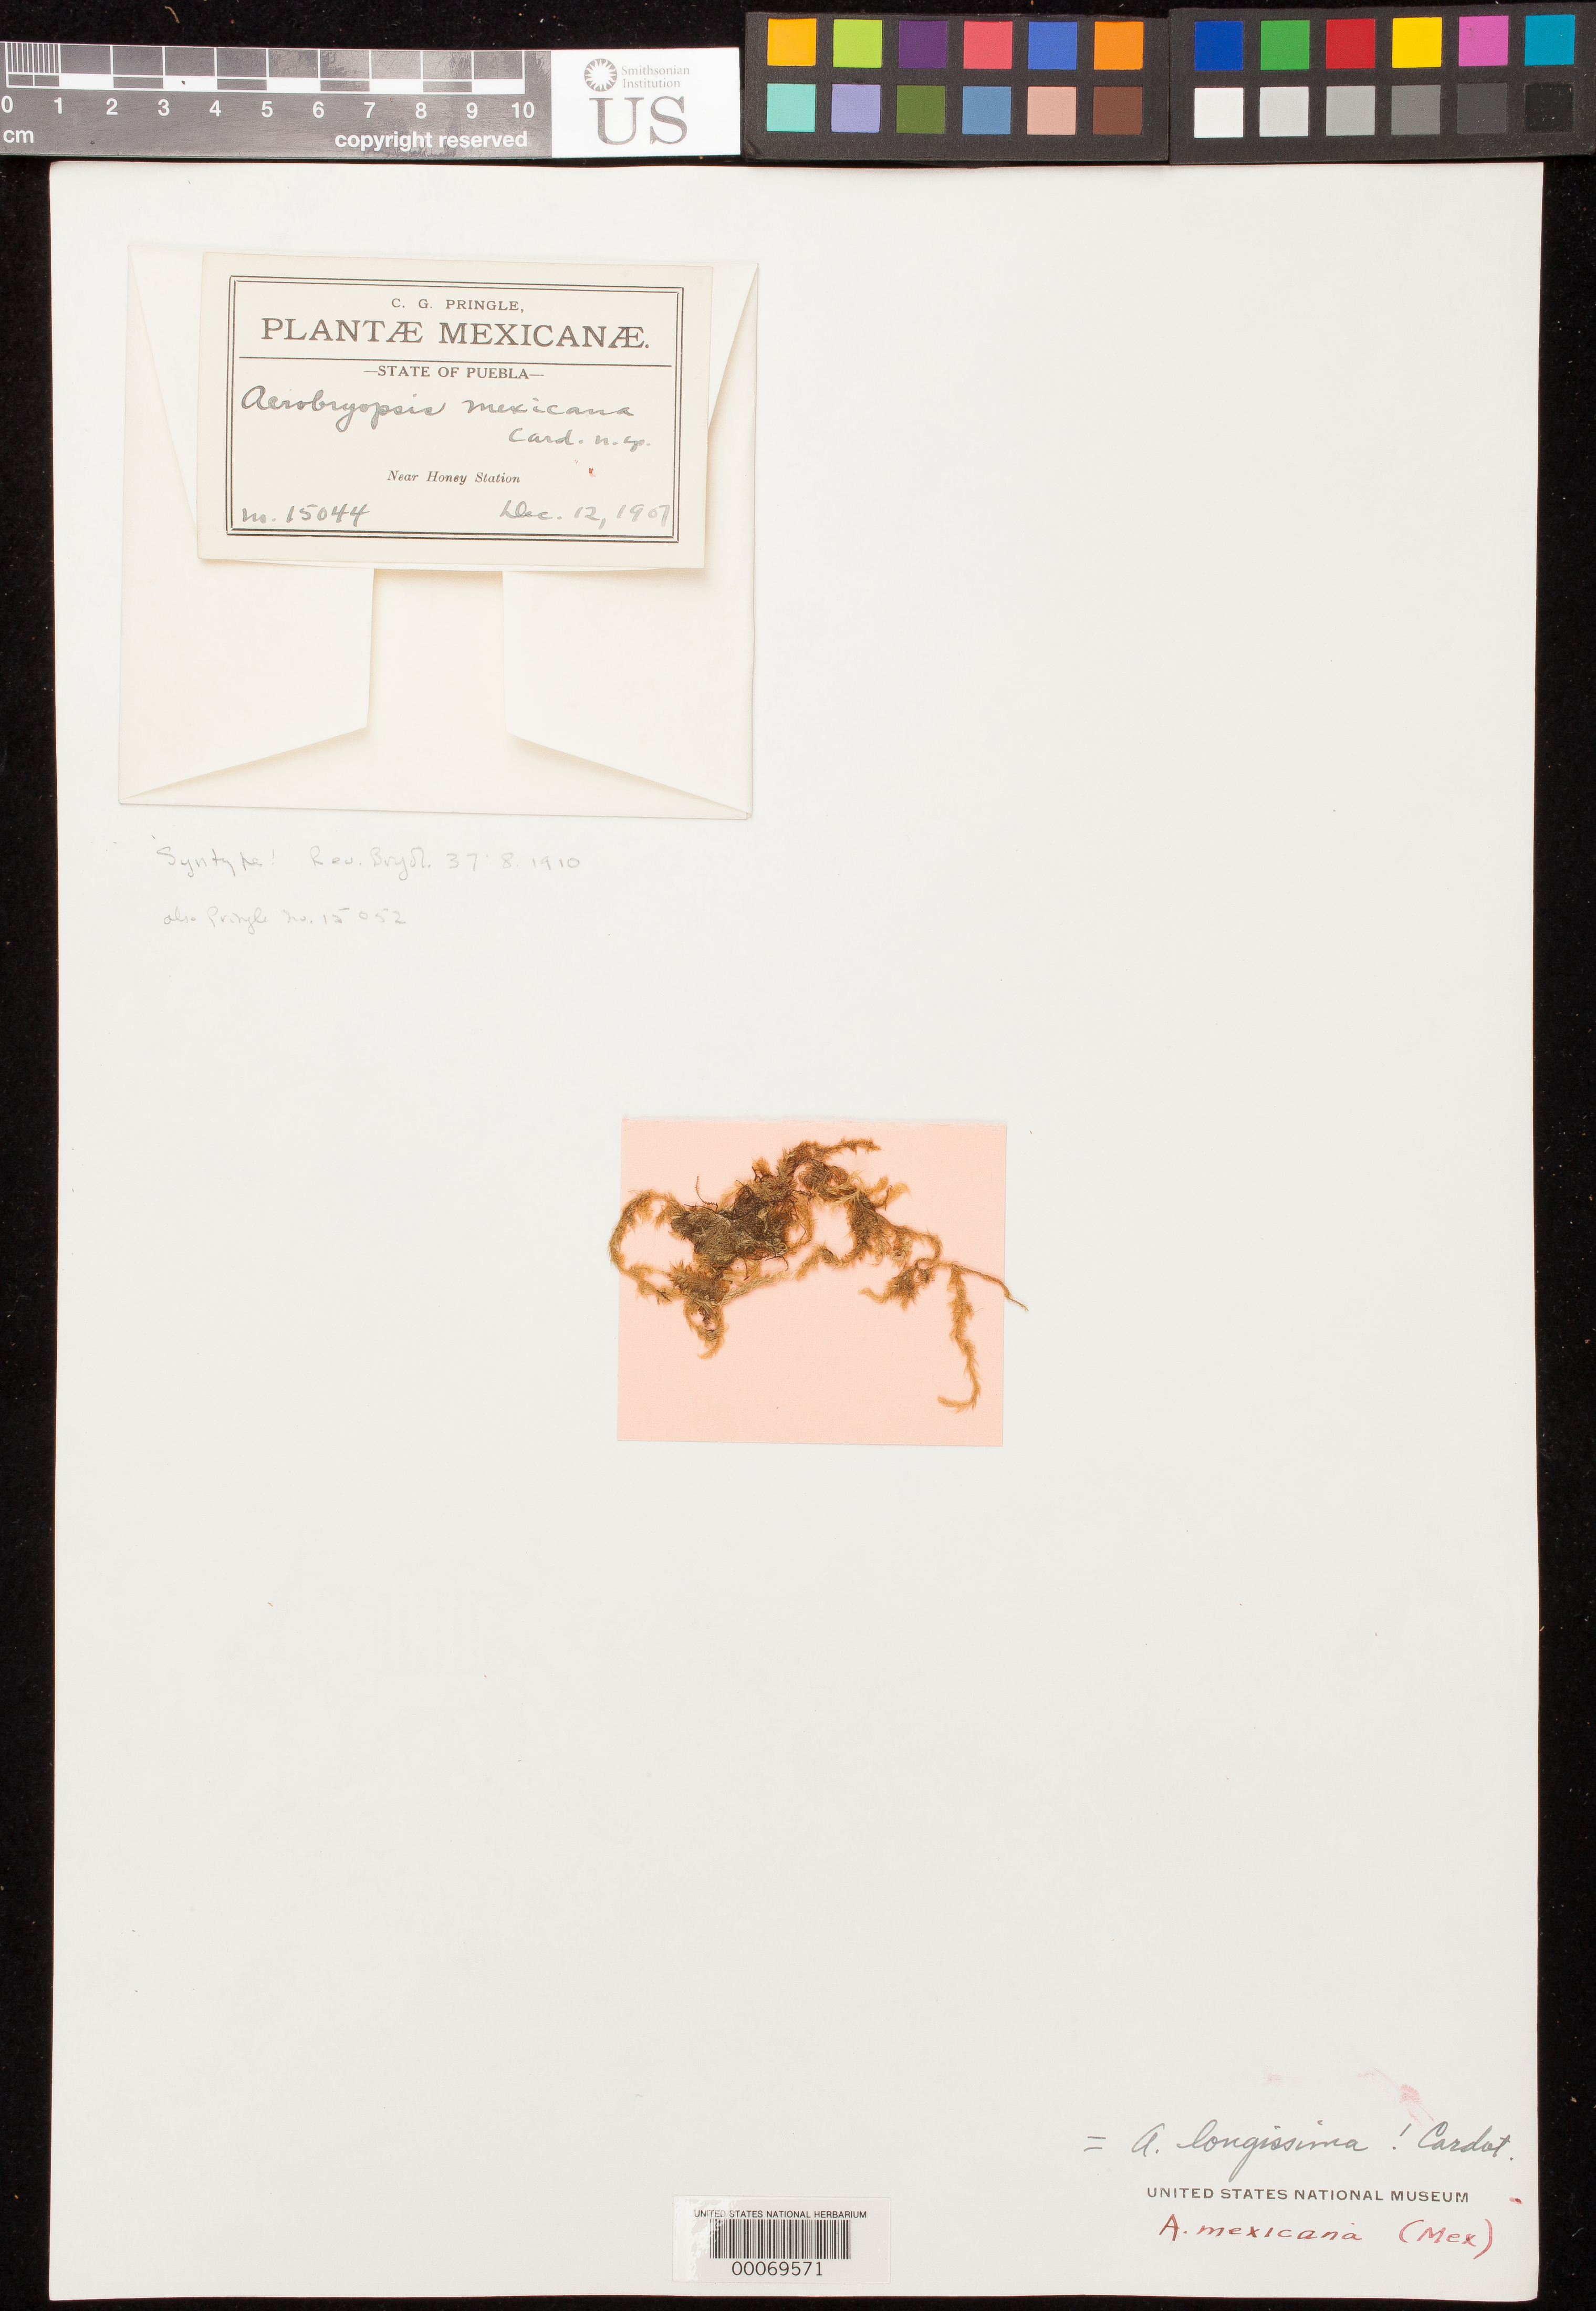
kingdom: Plantae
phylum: Bryophyta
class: Bryopsida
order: Hypnales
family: Meteoriaceae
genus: Aerobryopsis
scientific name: Aerobryopsis mexicana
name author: Cardot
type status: Syntype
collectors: C. G. Pringle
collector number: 15044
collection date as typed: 12 Dec 1907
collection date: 1907-12-12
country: Mexico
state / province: Puebla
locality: Near Honey Station.